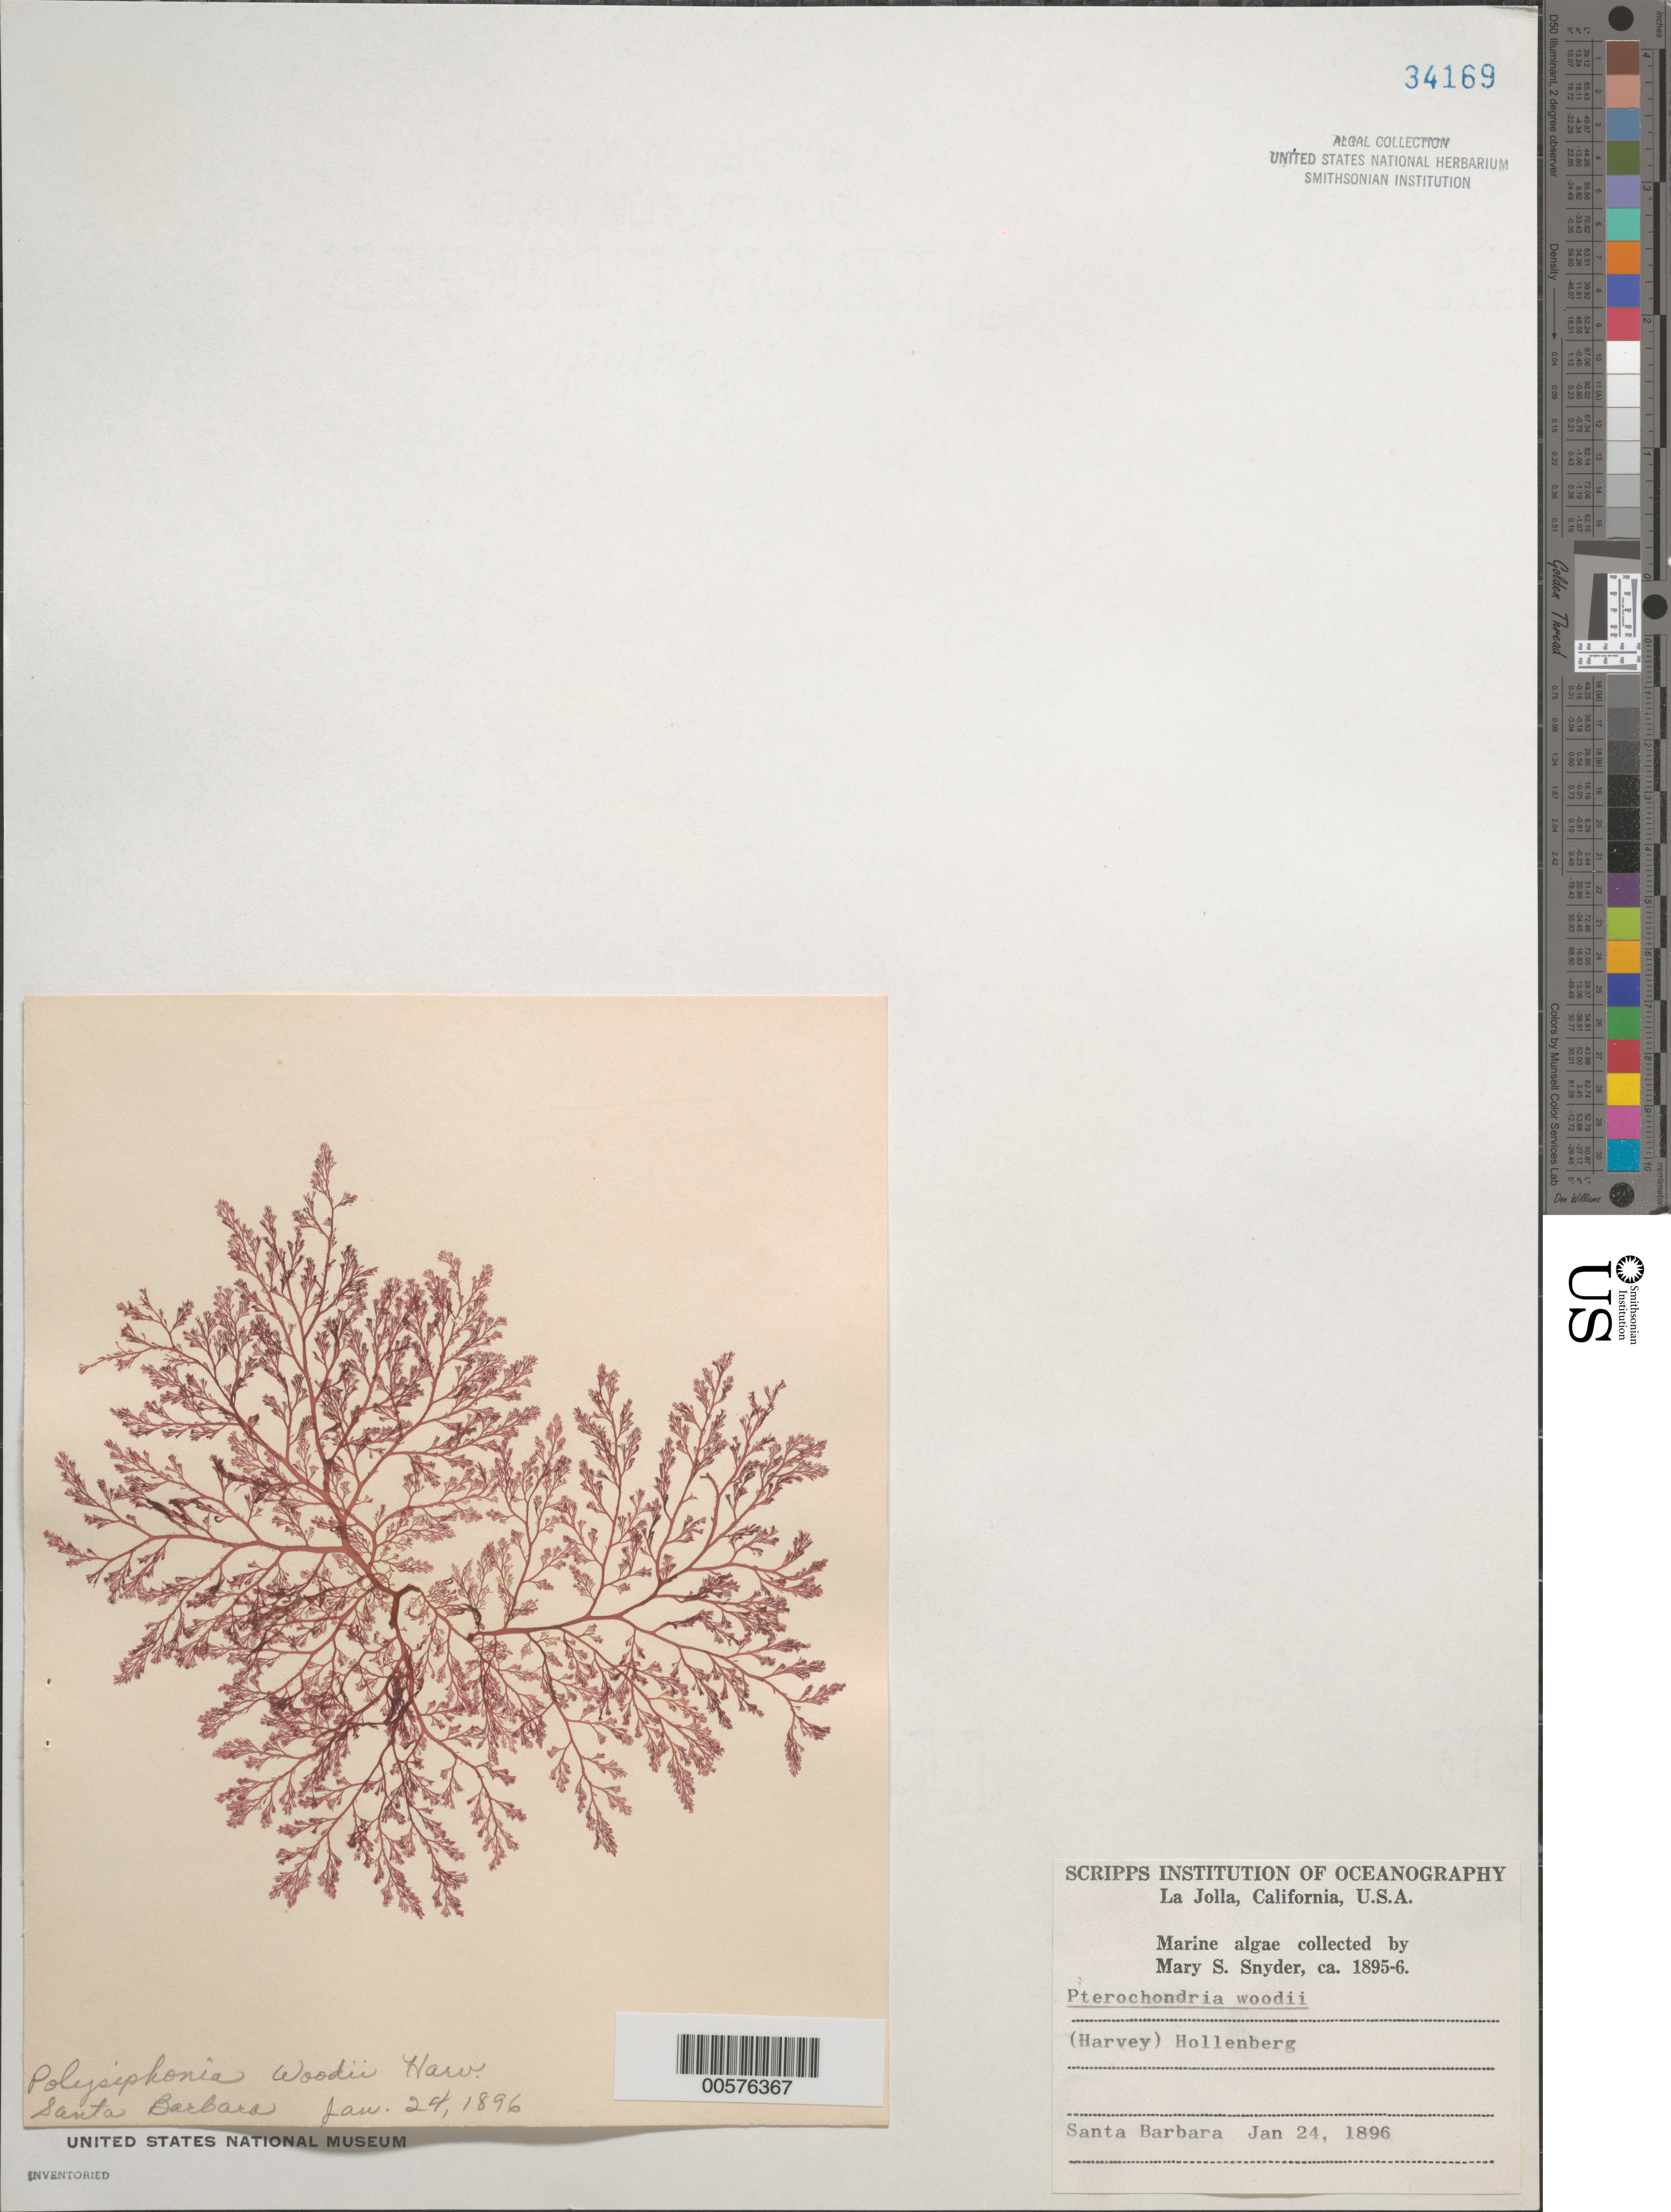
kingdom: Plantae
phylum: Rhodophyta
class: Florideophyceae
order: Ceramiales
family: Rhodomelaceae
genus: Pterochondria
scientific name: Pterochondria woodii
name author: (Harv.) Hollenb.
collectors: M. Snyder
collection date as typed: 24 Jan 1896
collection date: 1896-01-24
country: United States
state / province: California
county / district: Santa Barbara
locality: Santa Barbara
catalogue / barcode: US 34169